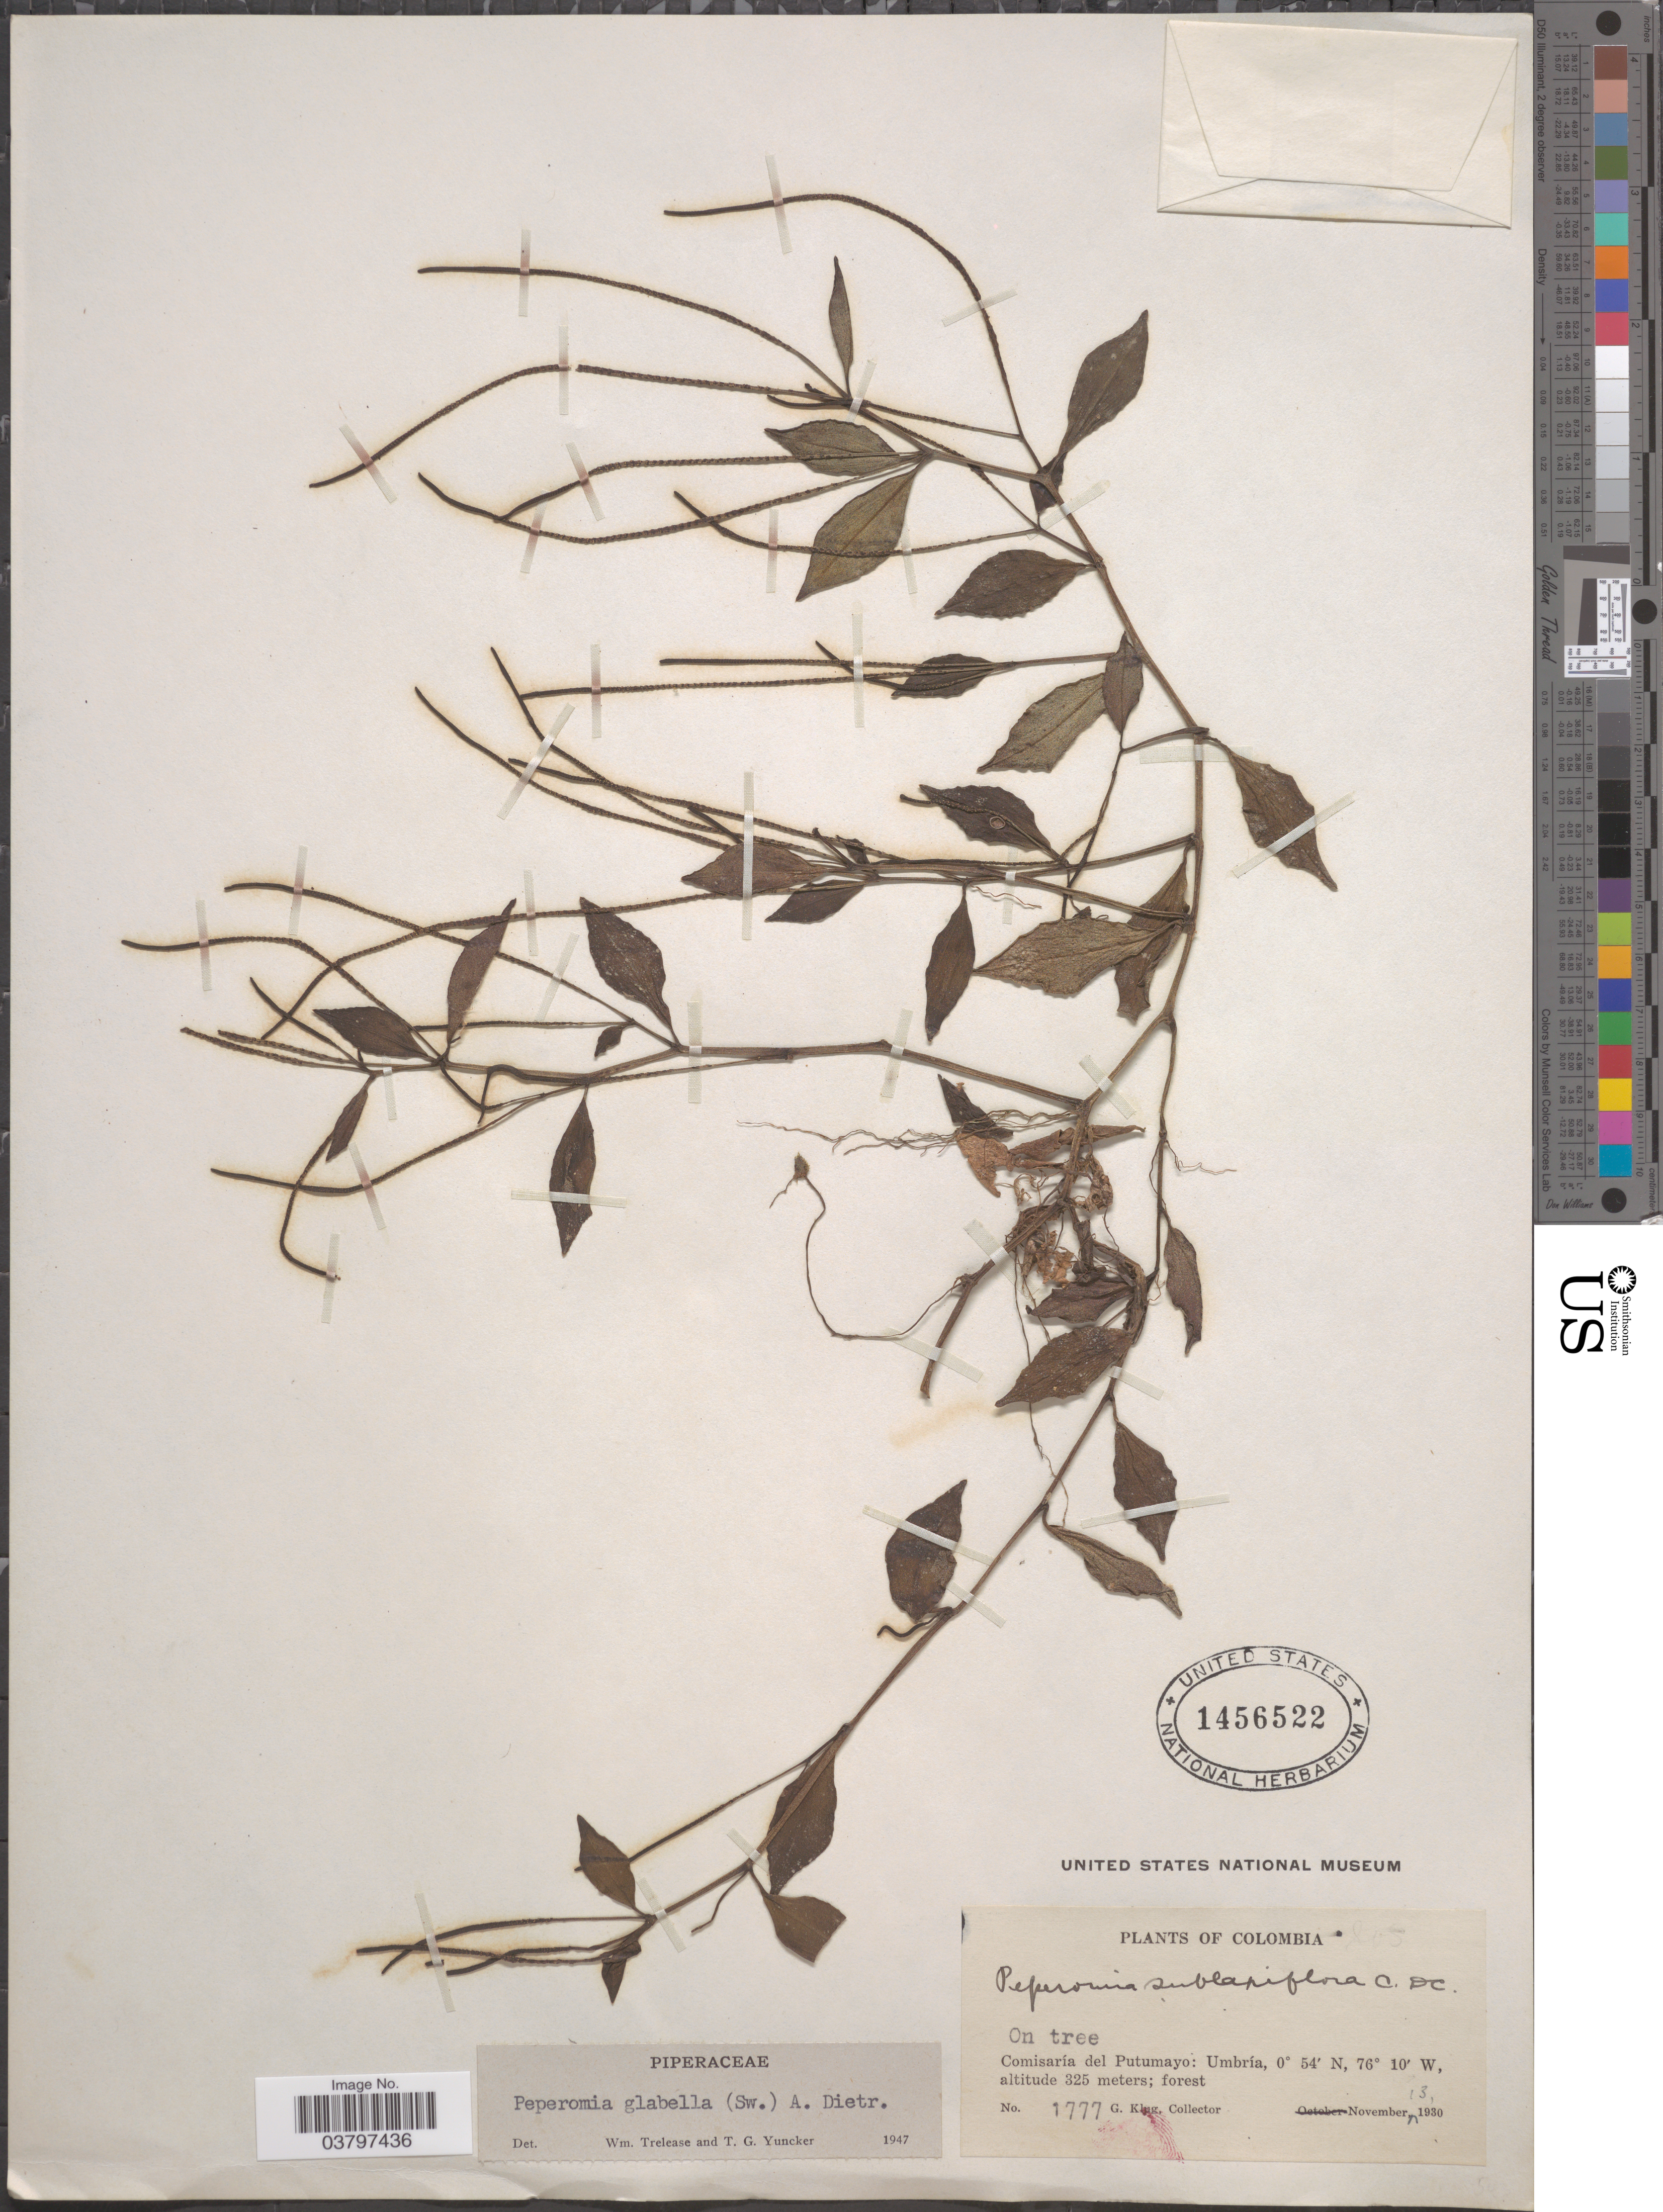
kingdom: Plantae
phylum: Tracheophyta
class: Magnoliopsida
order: Piperales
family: Piperaceae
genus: Peperomia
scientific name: Peperomia glabella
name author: (Sw.) A. Dietr.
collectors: G. Klug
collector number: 1777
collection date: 1930-11-13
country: Colombia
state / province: Putumayo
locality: Comisaría del Putumayo: Umbría.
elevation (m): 325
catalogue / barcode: US 1456522